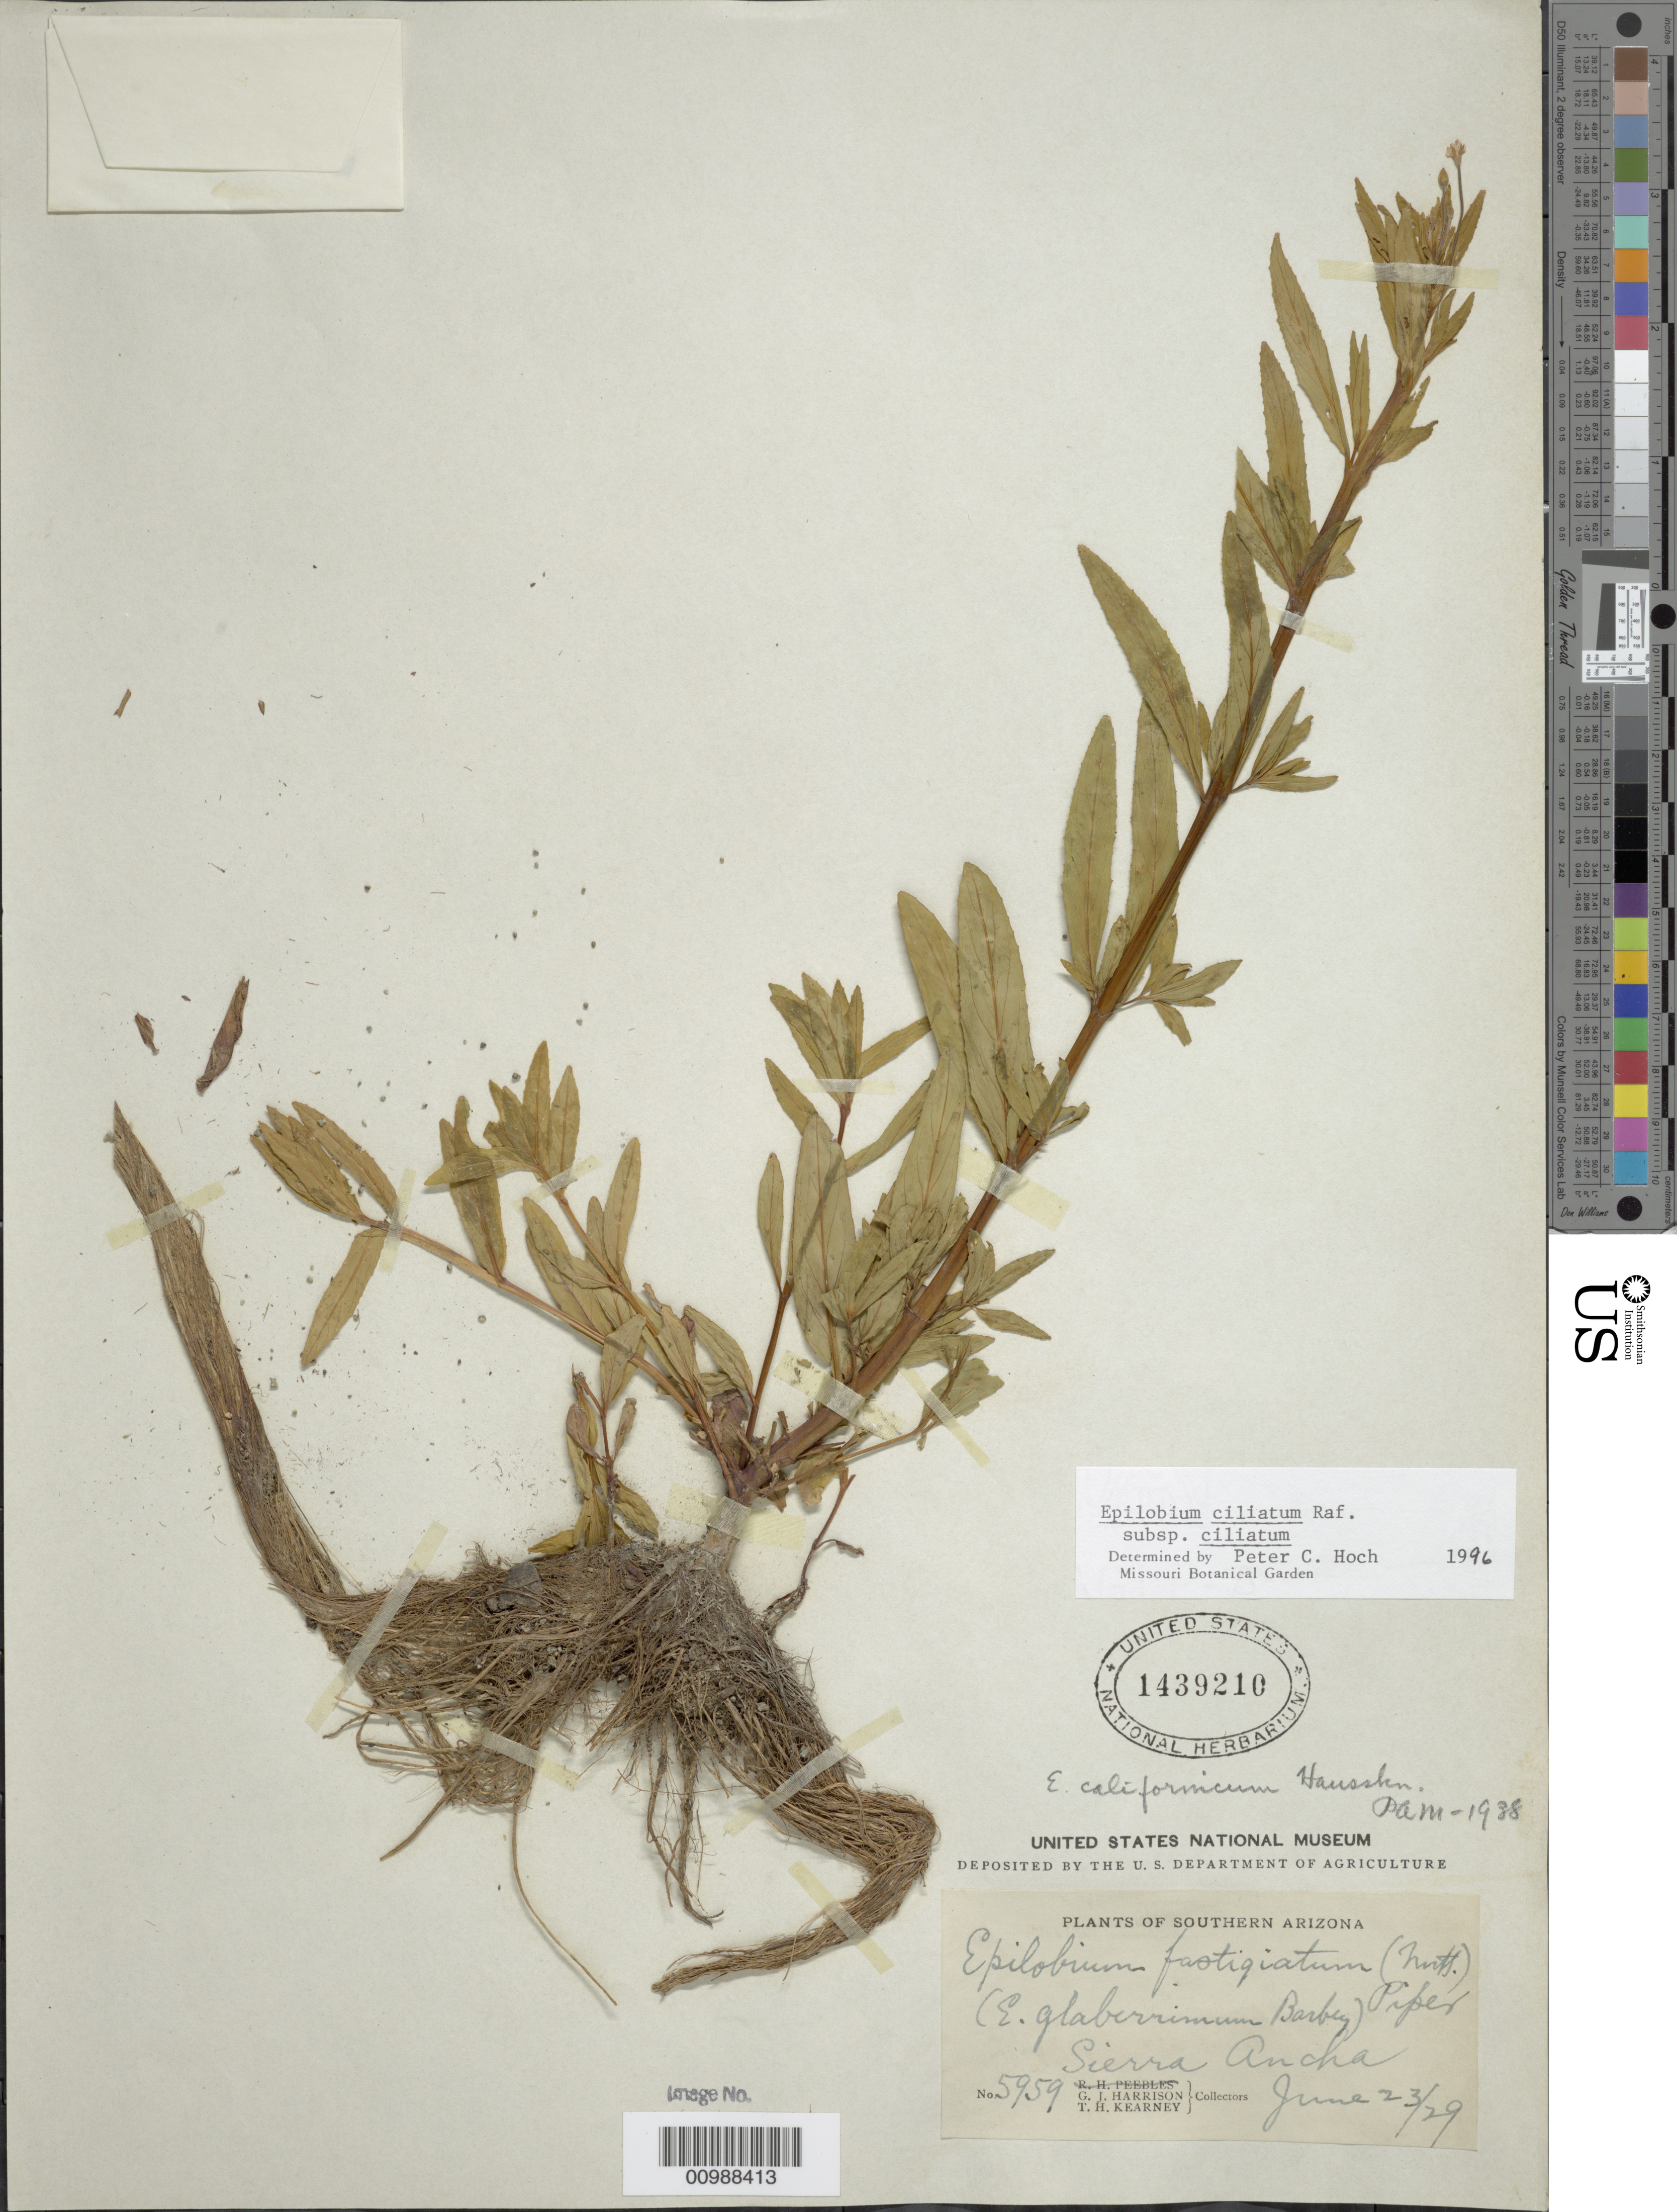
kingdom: Plantae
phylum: Tracheophyta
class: Magnoliopsida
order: Myrtales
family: Onagraceae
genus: Epilobium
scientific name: Epilobium ciliatum subsp. ciliatum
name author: Raf.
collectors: G. J. Harrison & T. H. Kearney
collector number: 5959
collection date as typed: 23 Jun 1929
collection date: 1929-06-23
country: United States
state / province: Arizona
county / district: Gila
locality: Sierra Ancha.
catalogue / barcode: US 1439210